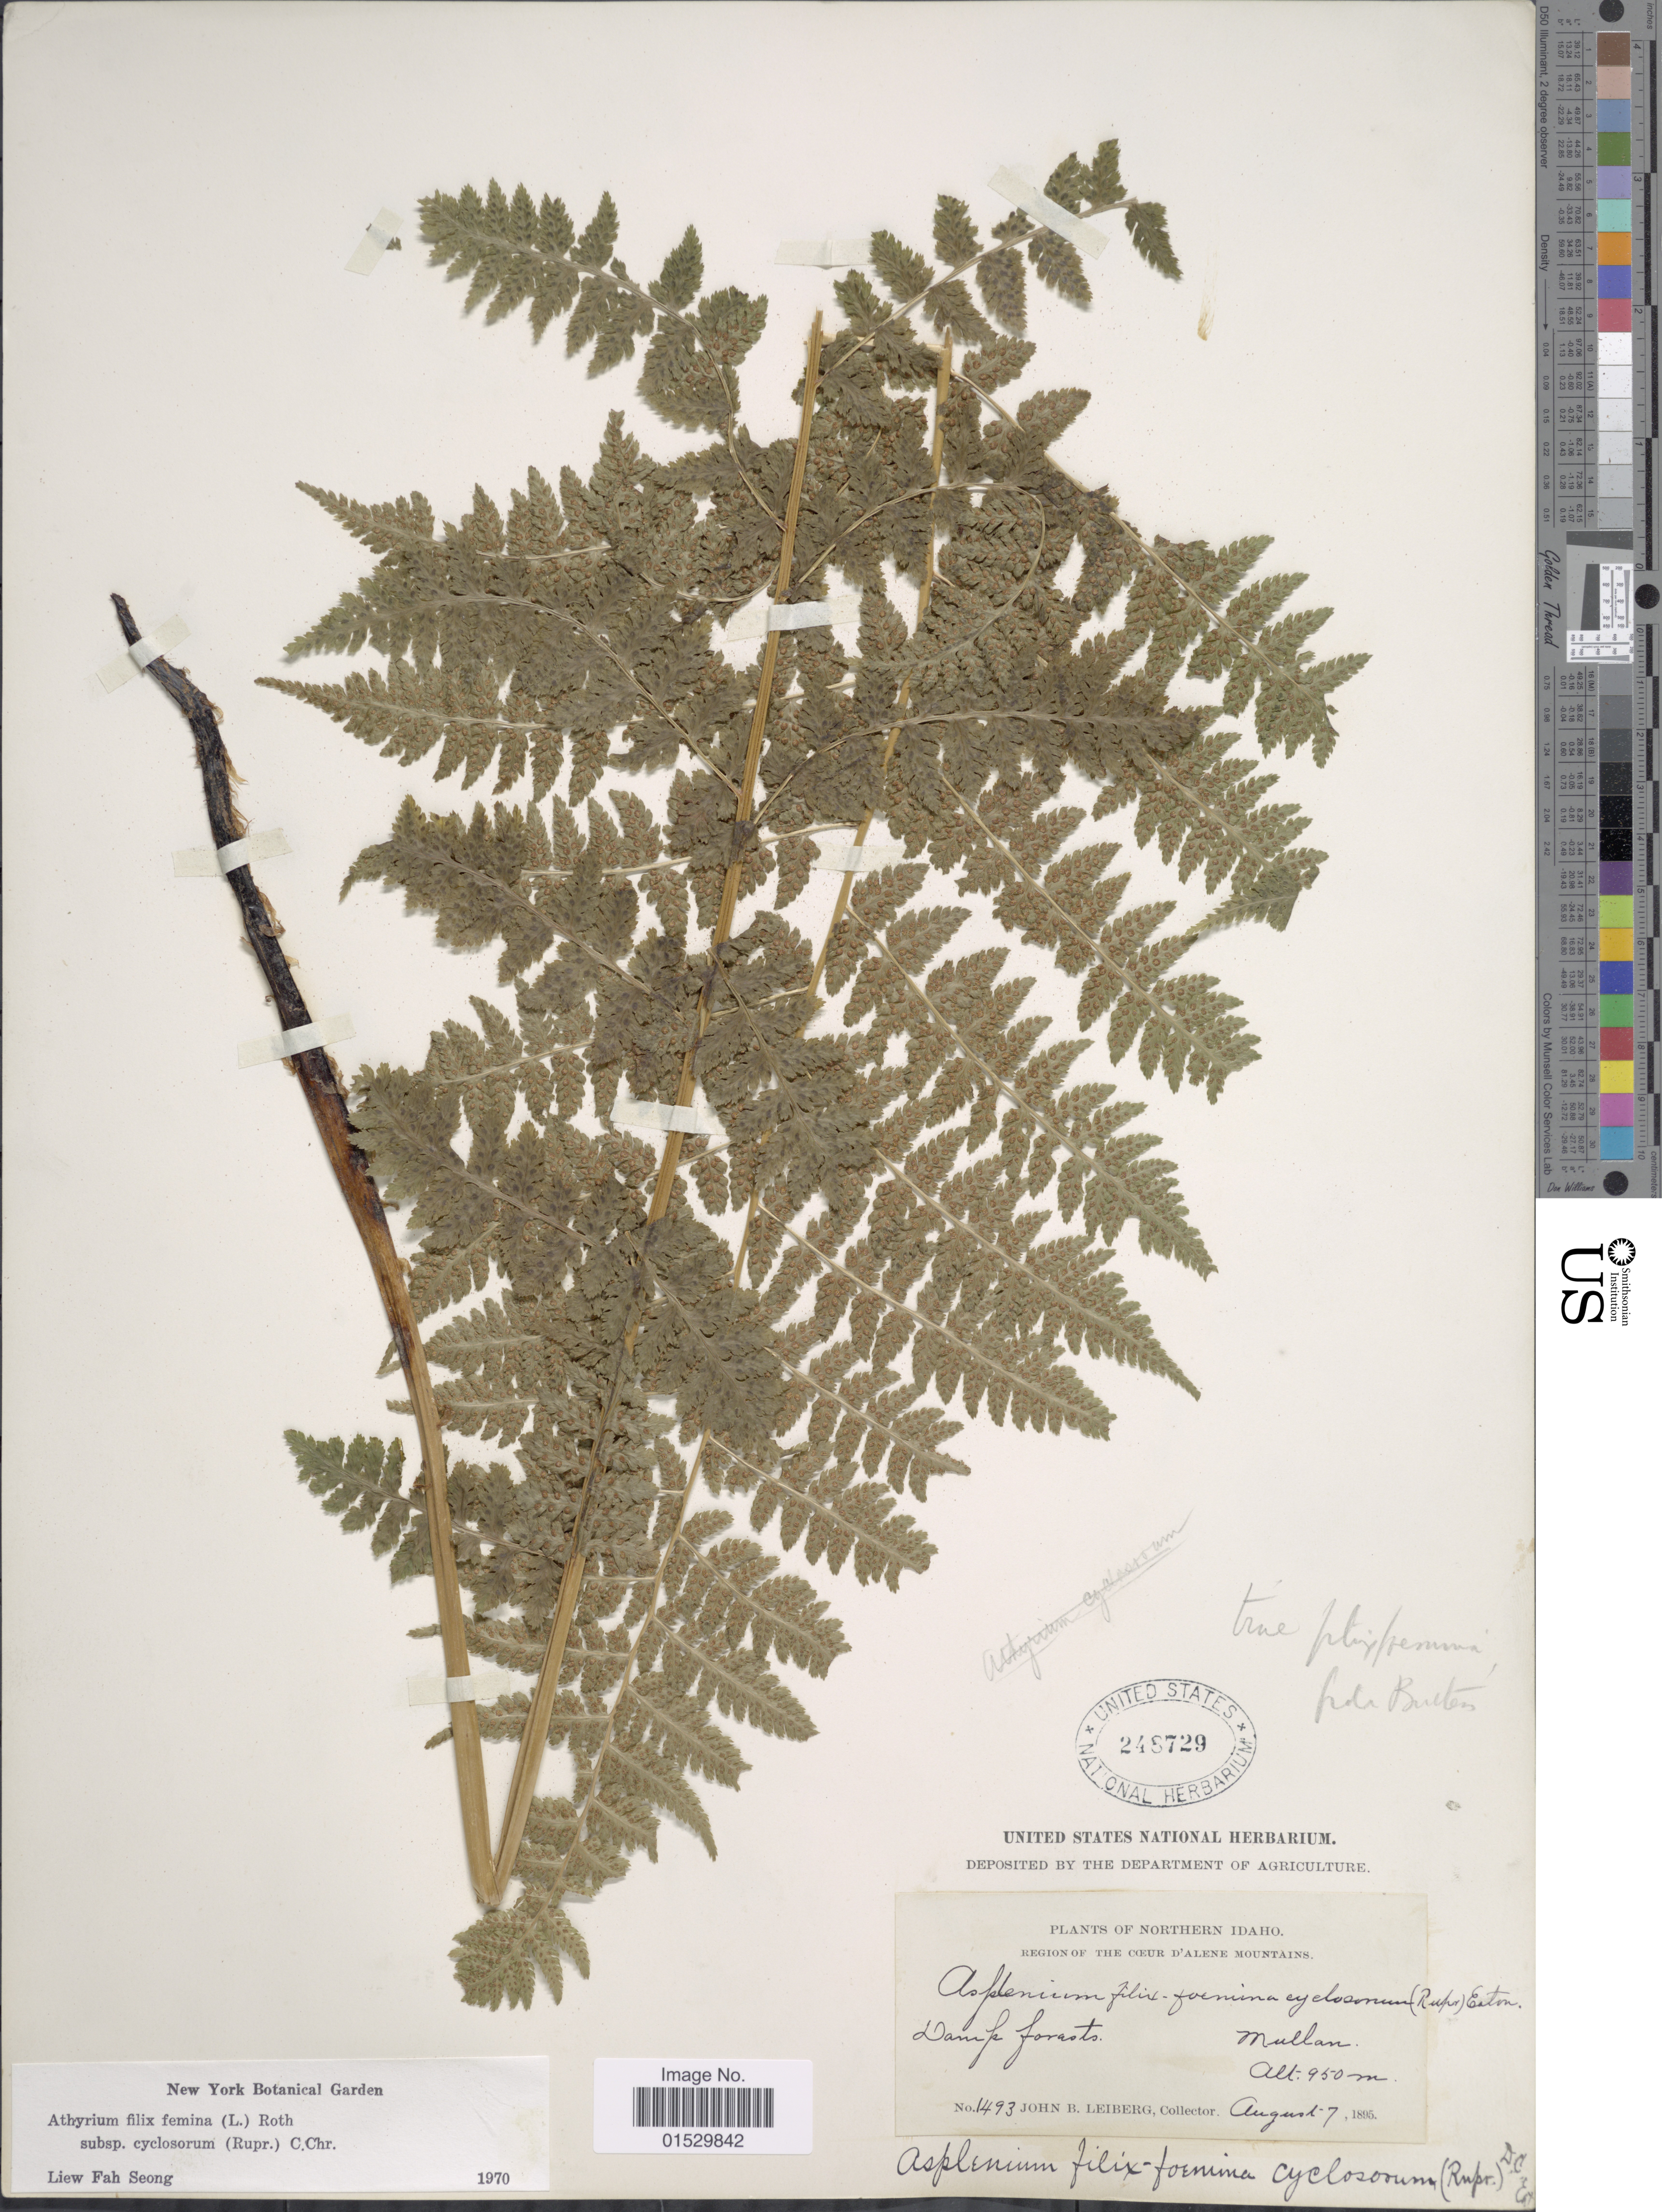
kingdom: Plantae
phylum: Tracheophyta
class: Polypodiopsida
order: Polypodiales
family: Athyriaceae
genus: Athyrium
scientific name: Athyrium filix-femina subsp. cyclosorum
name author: (Rupr.) C. Chr.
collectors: J. B. Leiberg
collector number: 1493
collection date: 1895-08-07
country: United States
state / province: Idaho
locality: Northern Idaho, Region of the Coeur d'Alene Mountains. Damp forests, Mullan.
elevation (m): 950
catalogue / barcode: US 248729